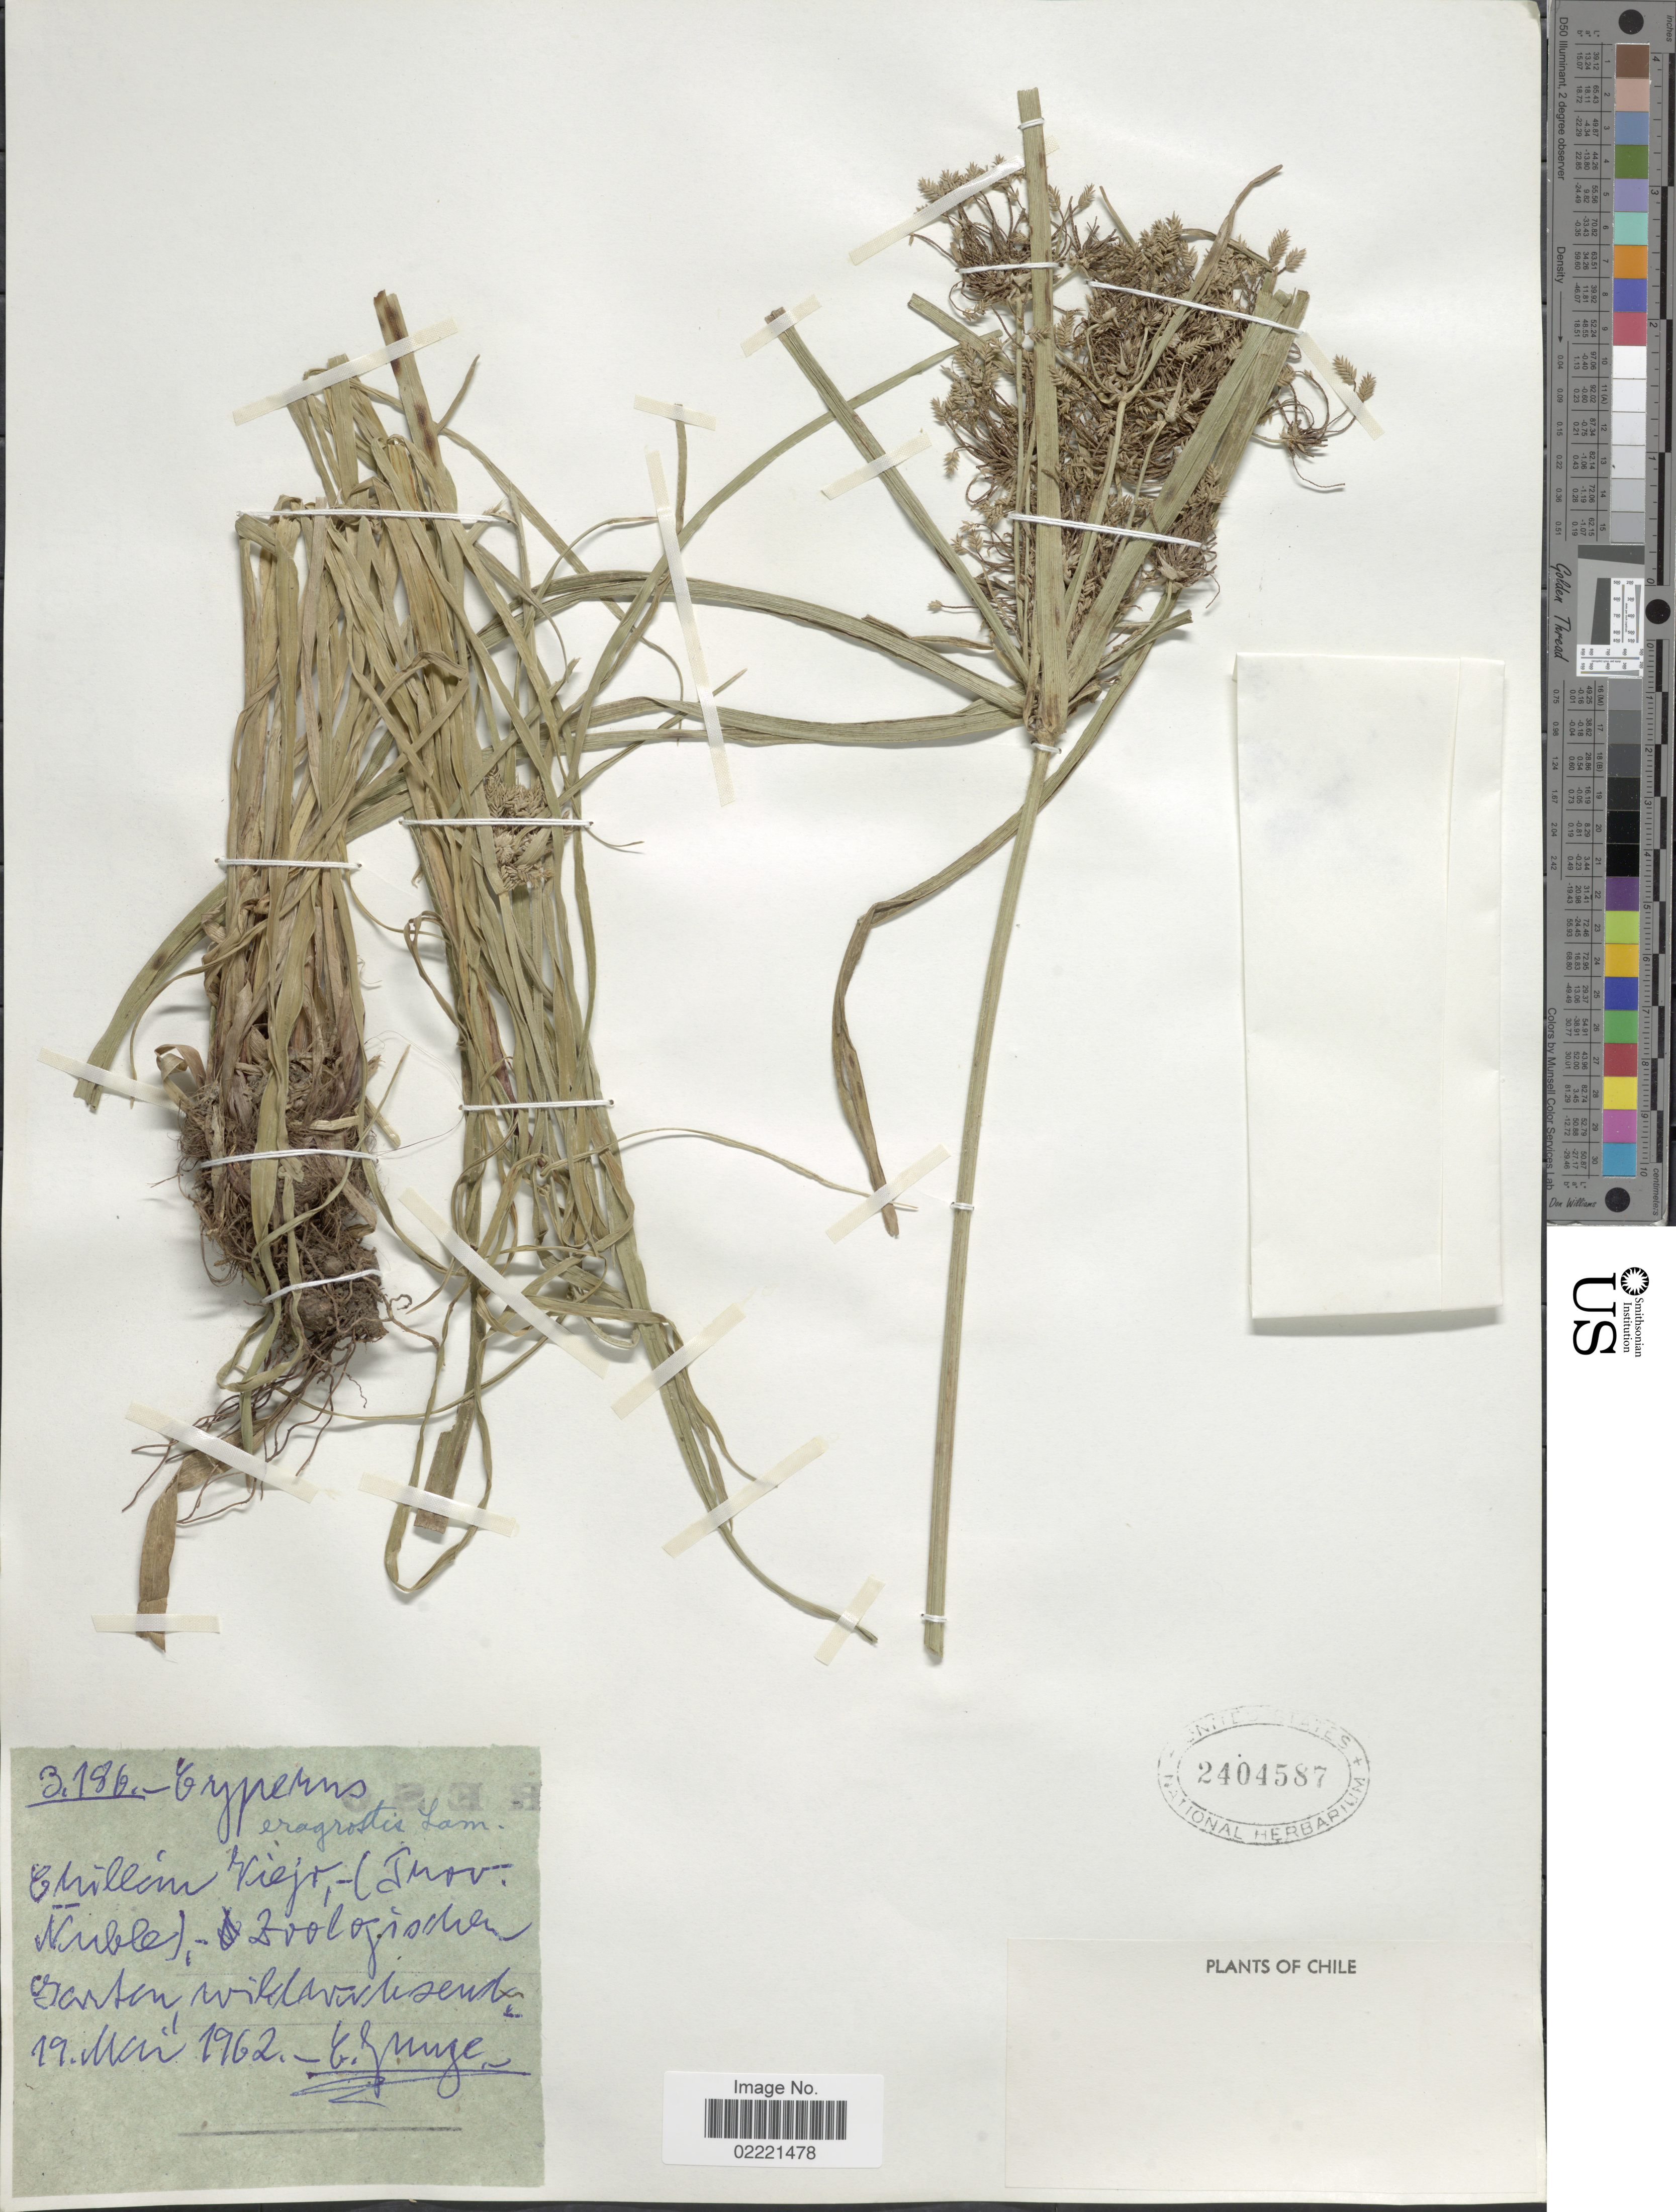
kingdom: Plantae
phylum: Tracheophyta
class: Liliopsida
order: Poales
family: Cyperaceae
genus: Cyperus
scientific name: Cyperus eragrostis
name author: Lam.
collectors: C. Junge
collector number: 3186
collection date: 1962-03-19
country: Chile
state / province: Bio-Bío (VIII)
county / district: Ñuble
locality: Zoologischen Garten.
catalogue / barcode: US 2404587